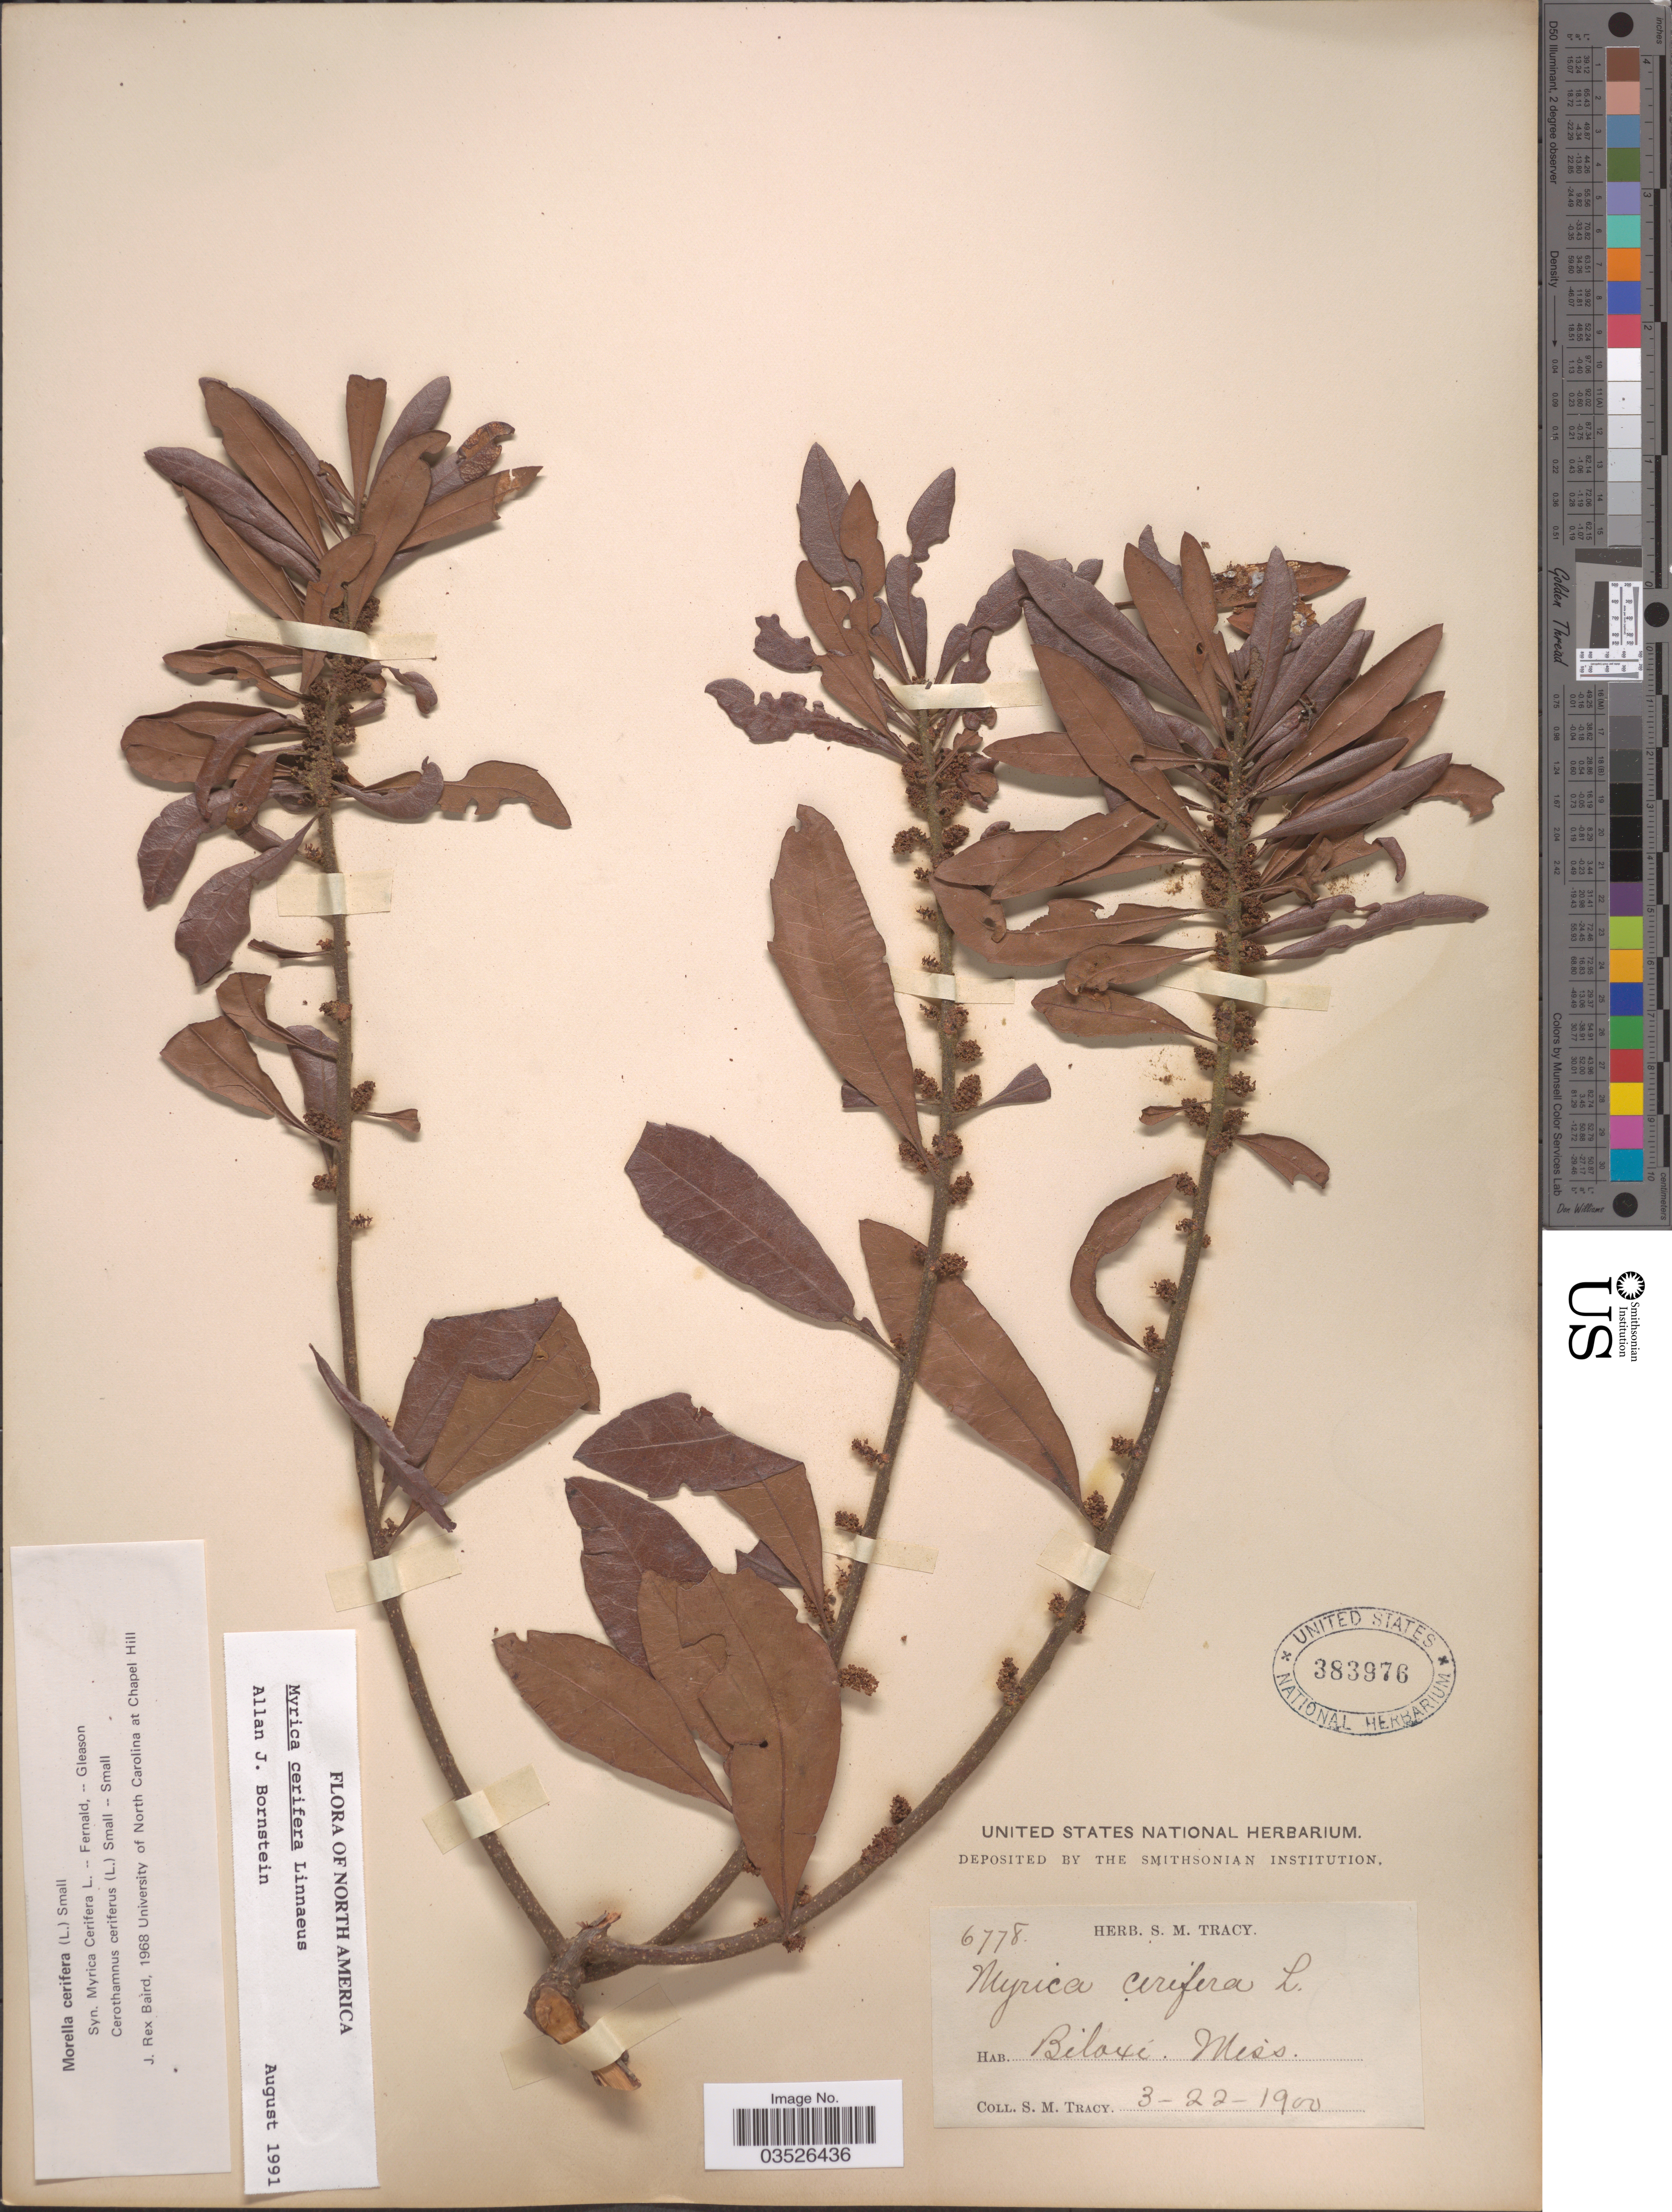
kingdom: Plantae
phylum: Tracheophyta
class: Magnoliopsida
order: Fagales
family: Myricaceae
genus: Morella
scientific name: Morella cerifera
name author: (L.) Small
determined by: Baird, James Rex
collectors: S. M. Tracy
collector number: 6778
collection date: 1900-03-22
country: United States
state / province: Mississippi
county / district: Harrison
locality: Biloxi.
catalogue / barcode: US 383976